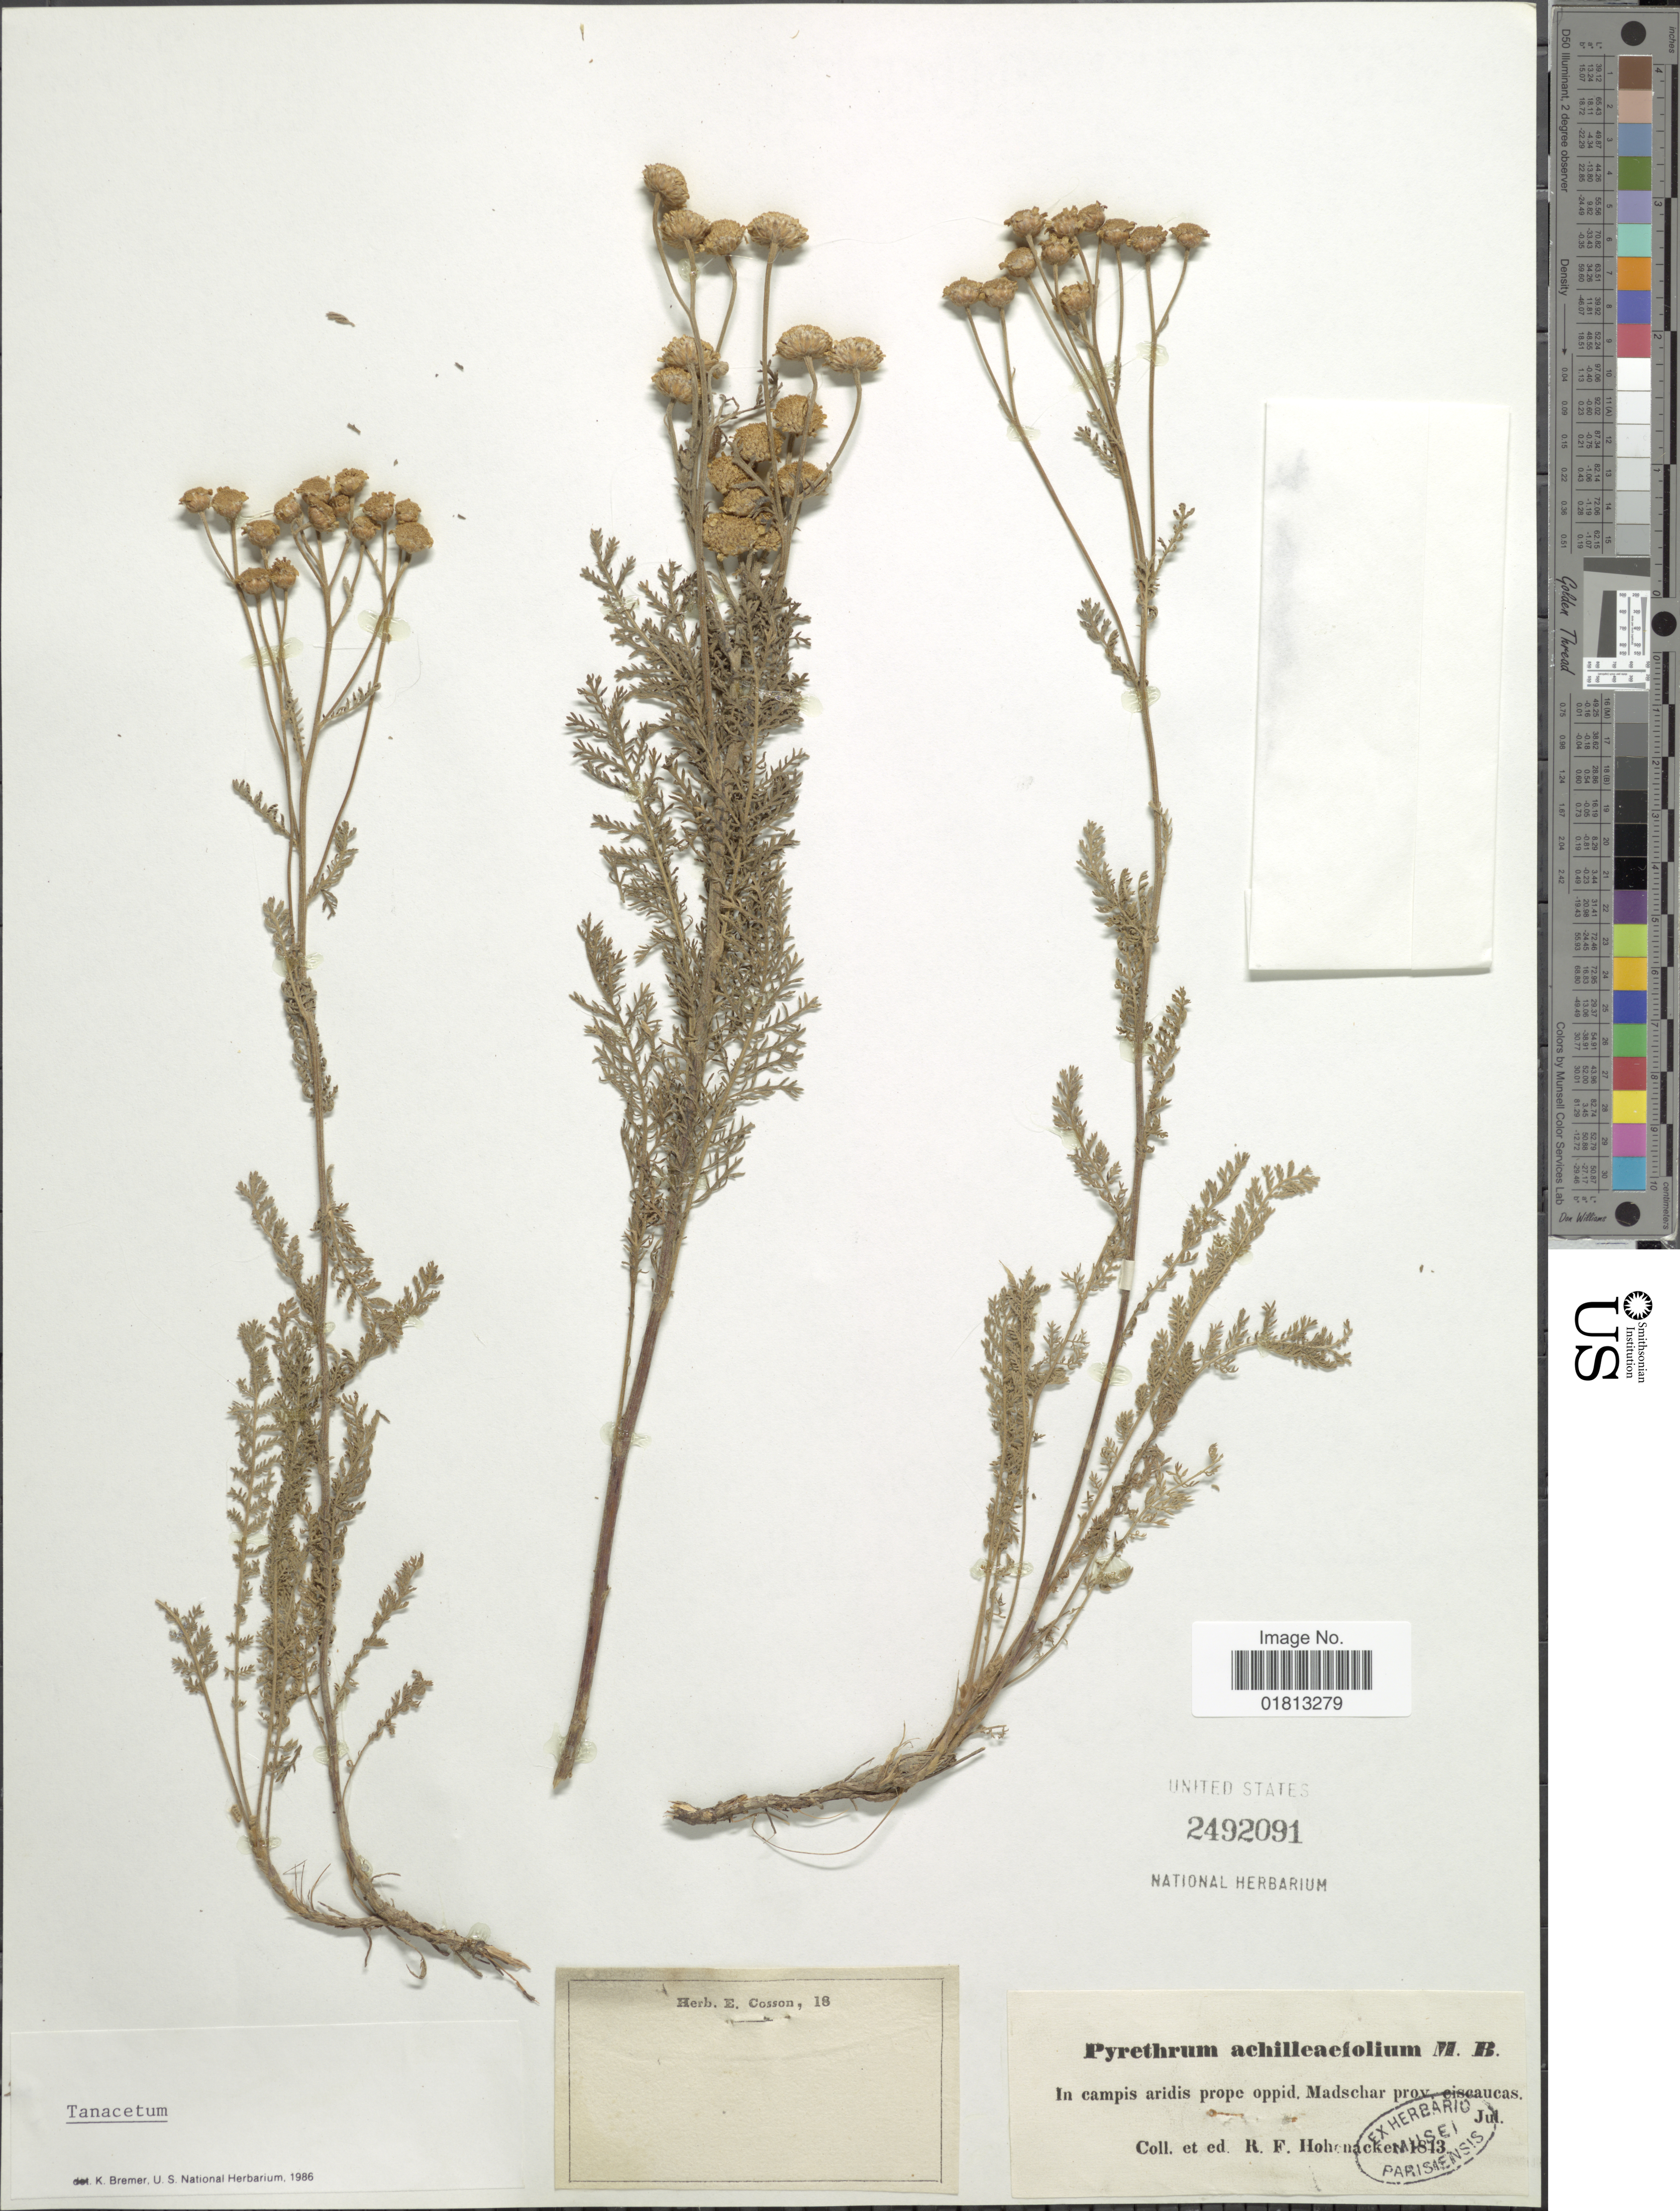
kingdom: Plantae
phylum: Tracheophyta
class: Magnoliopsida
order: Asterales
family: Asteraceae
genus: Tanacetum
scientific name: Tanacetum achilleifolium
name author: (M. Bieb.) Sch. Bip.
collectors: R. F. Hohenacker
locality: In campis aridis prope oppid, Madschar prov. eiscaucas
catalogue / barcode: US 2492091